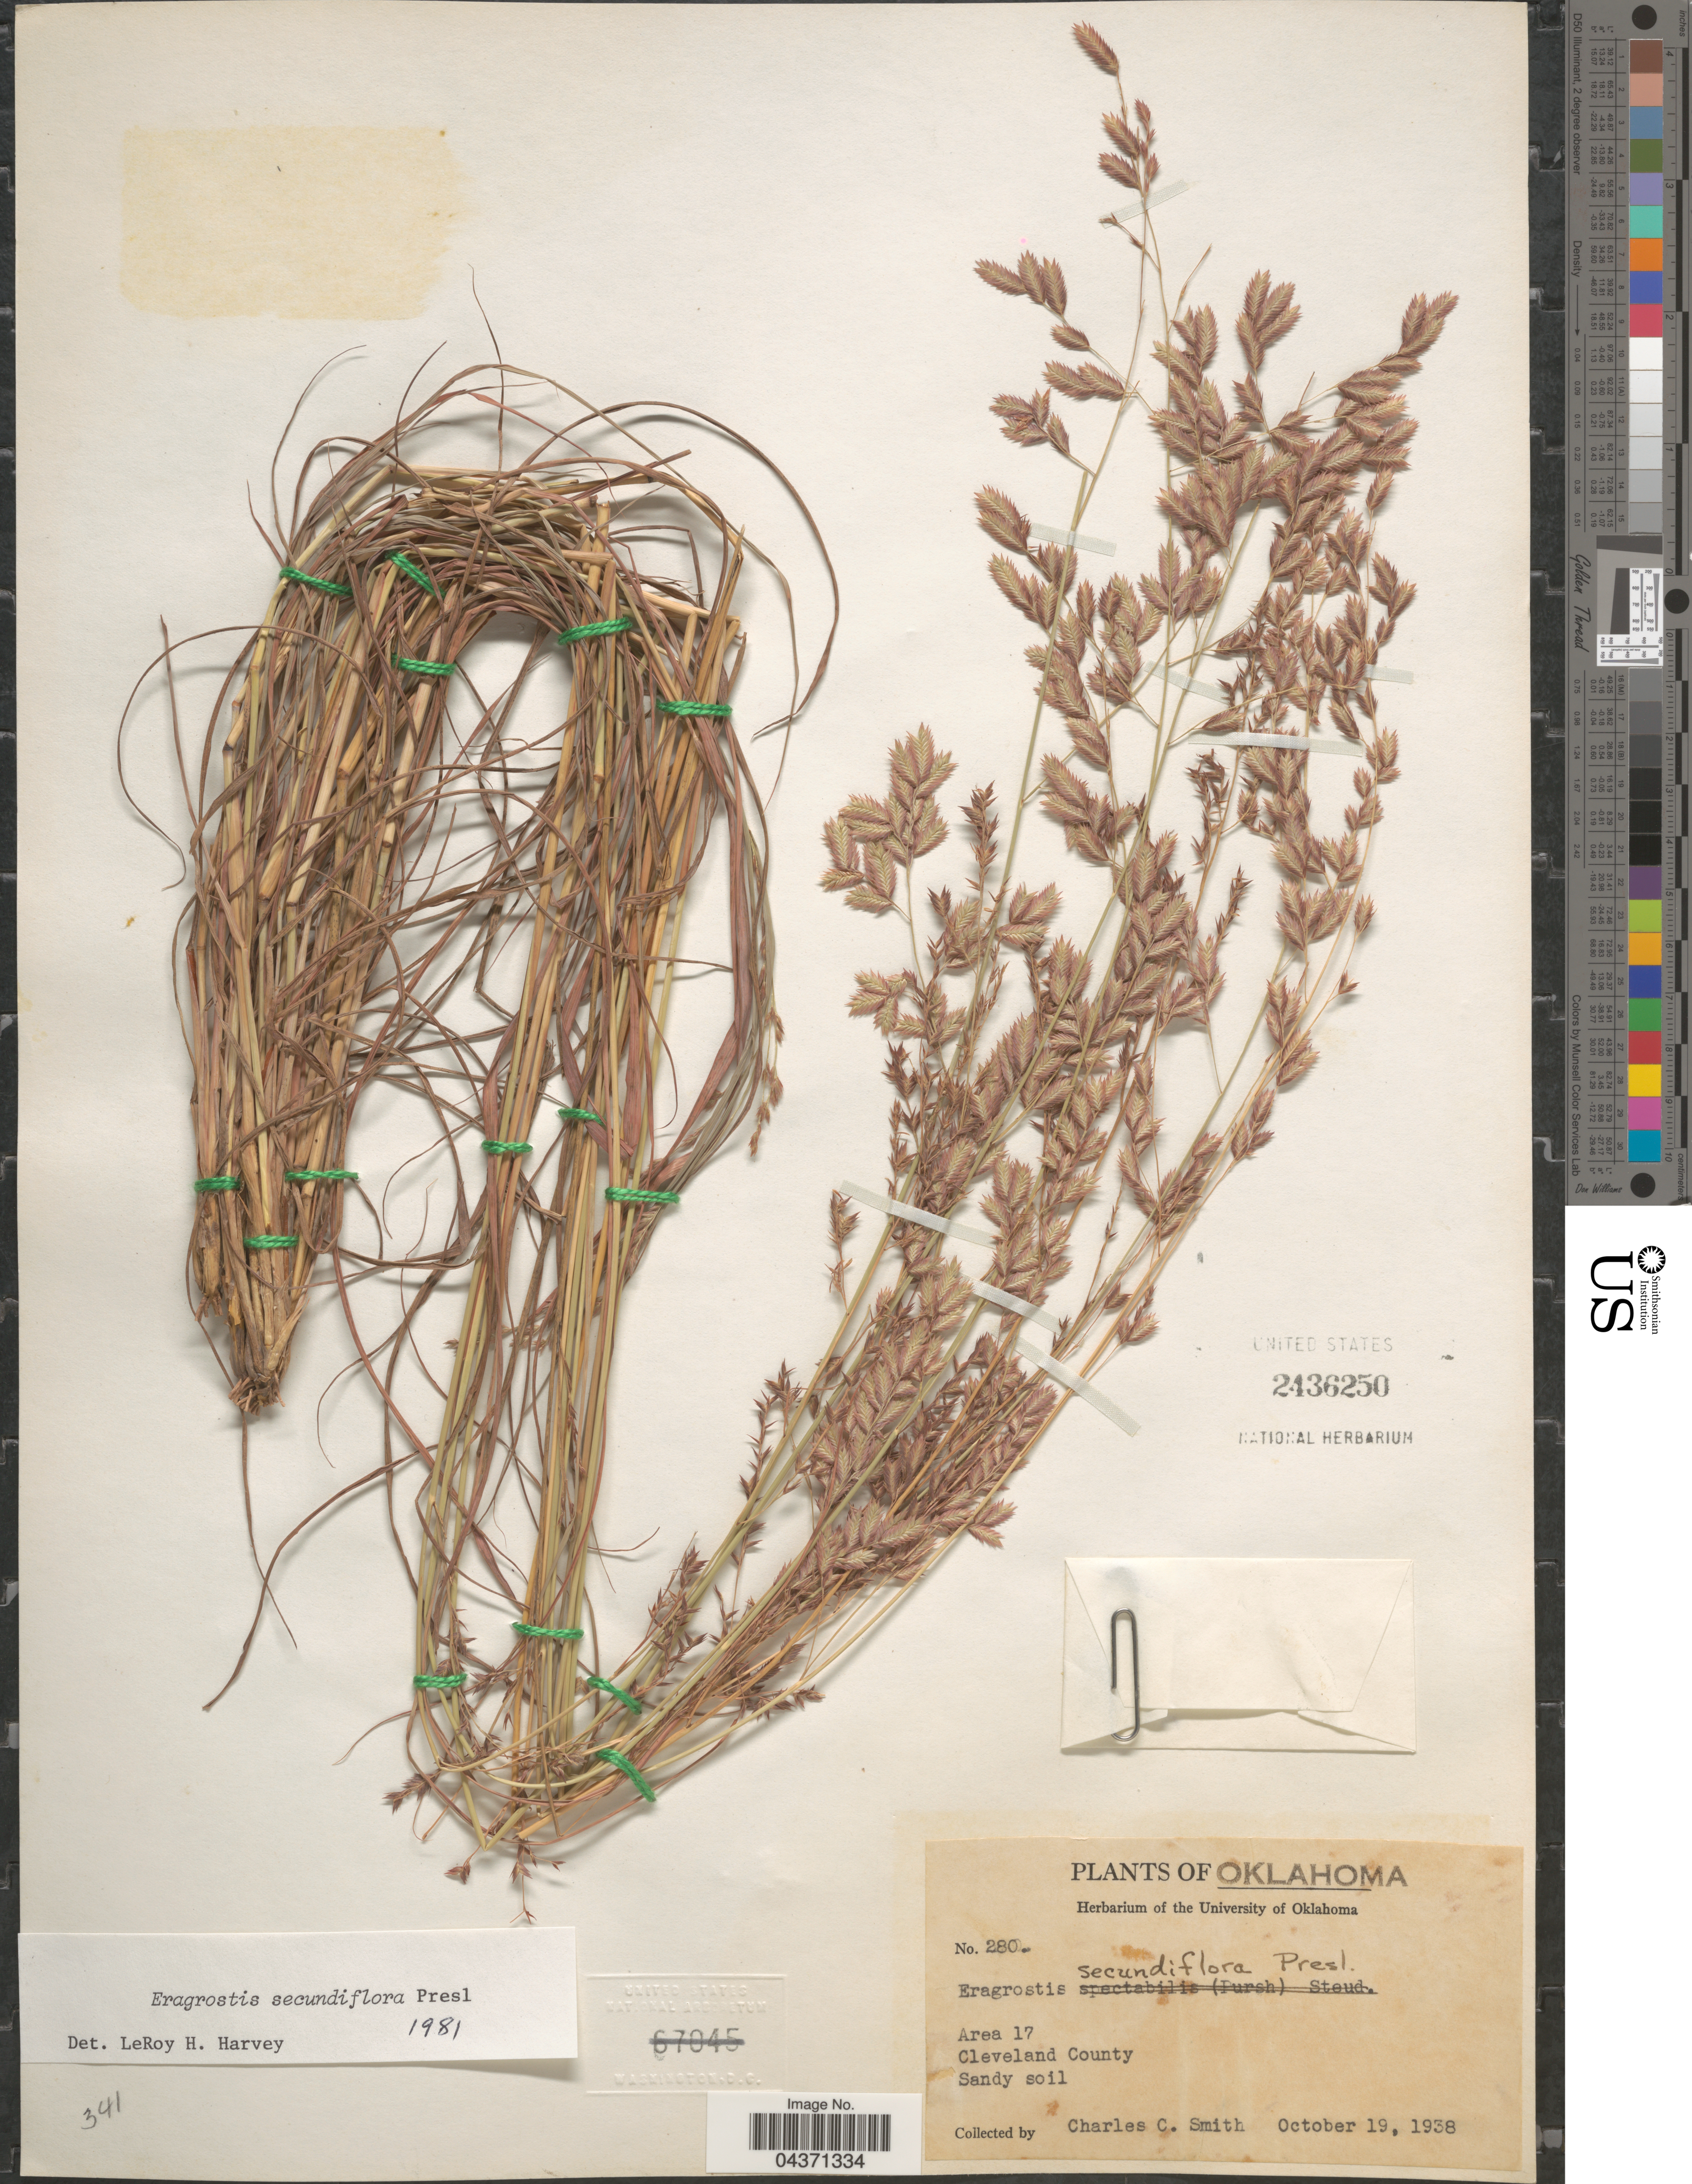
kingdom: Plantae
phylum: Tracheophyta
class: Liliopsida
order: Poales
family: Poaceae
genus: Eragrostis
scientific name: Eragrostis secundiflora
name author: J. Presl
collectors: Ch. C. Smith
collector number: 280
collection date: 1938-10-19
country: United States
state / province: Oklahoma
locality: Area 17. Cleveland County.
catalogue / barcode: US 2436250